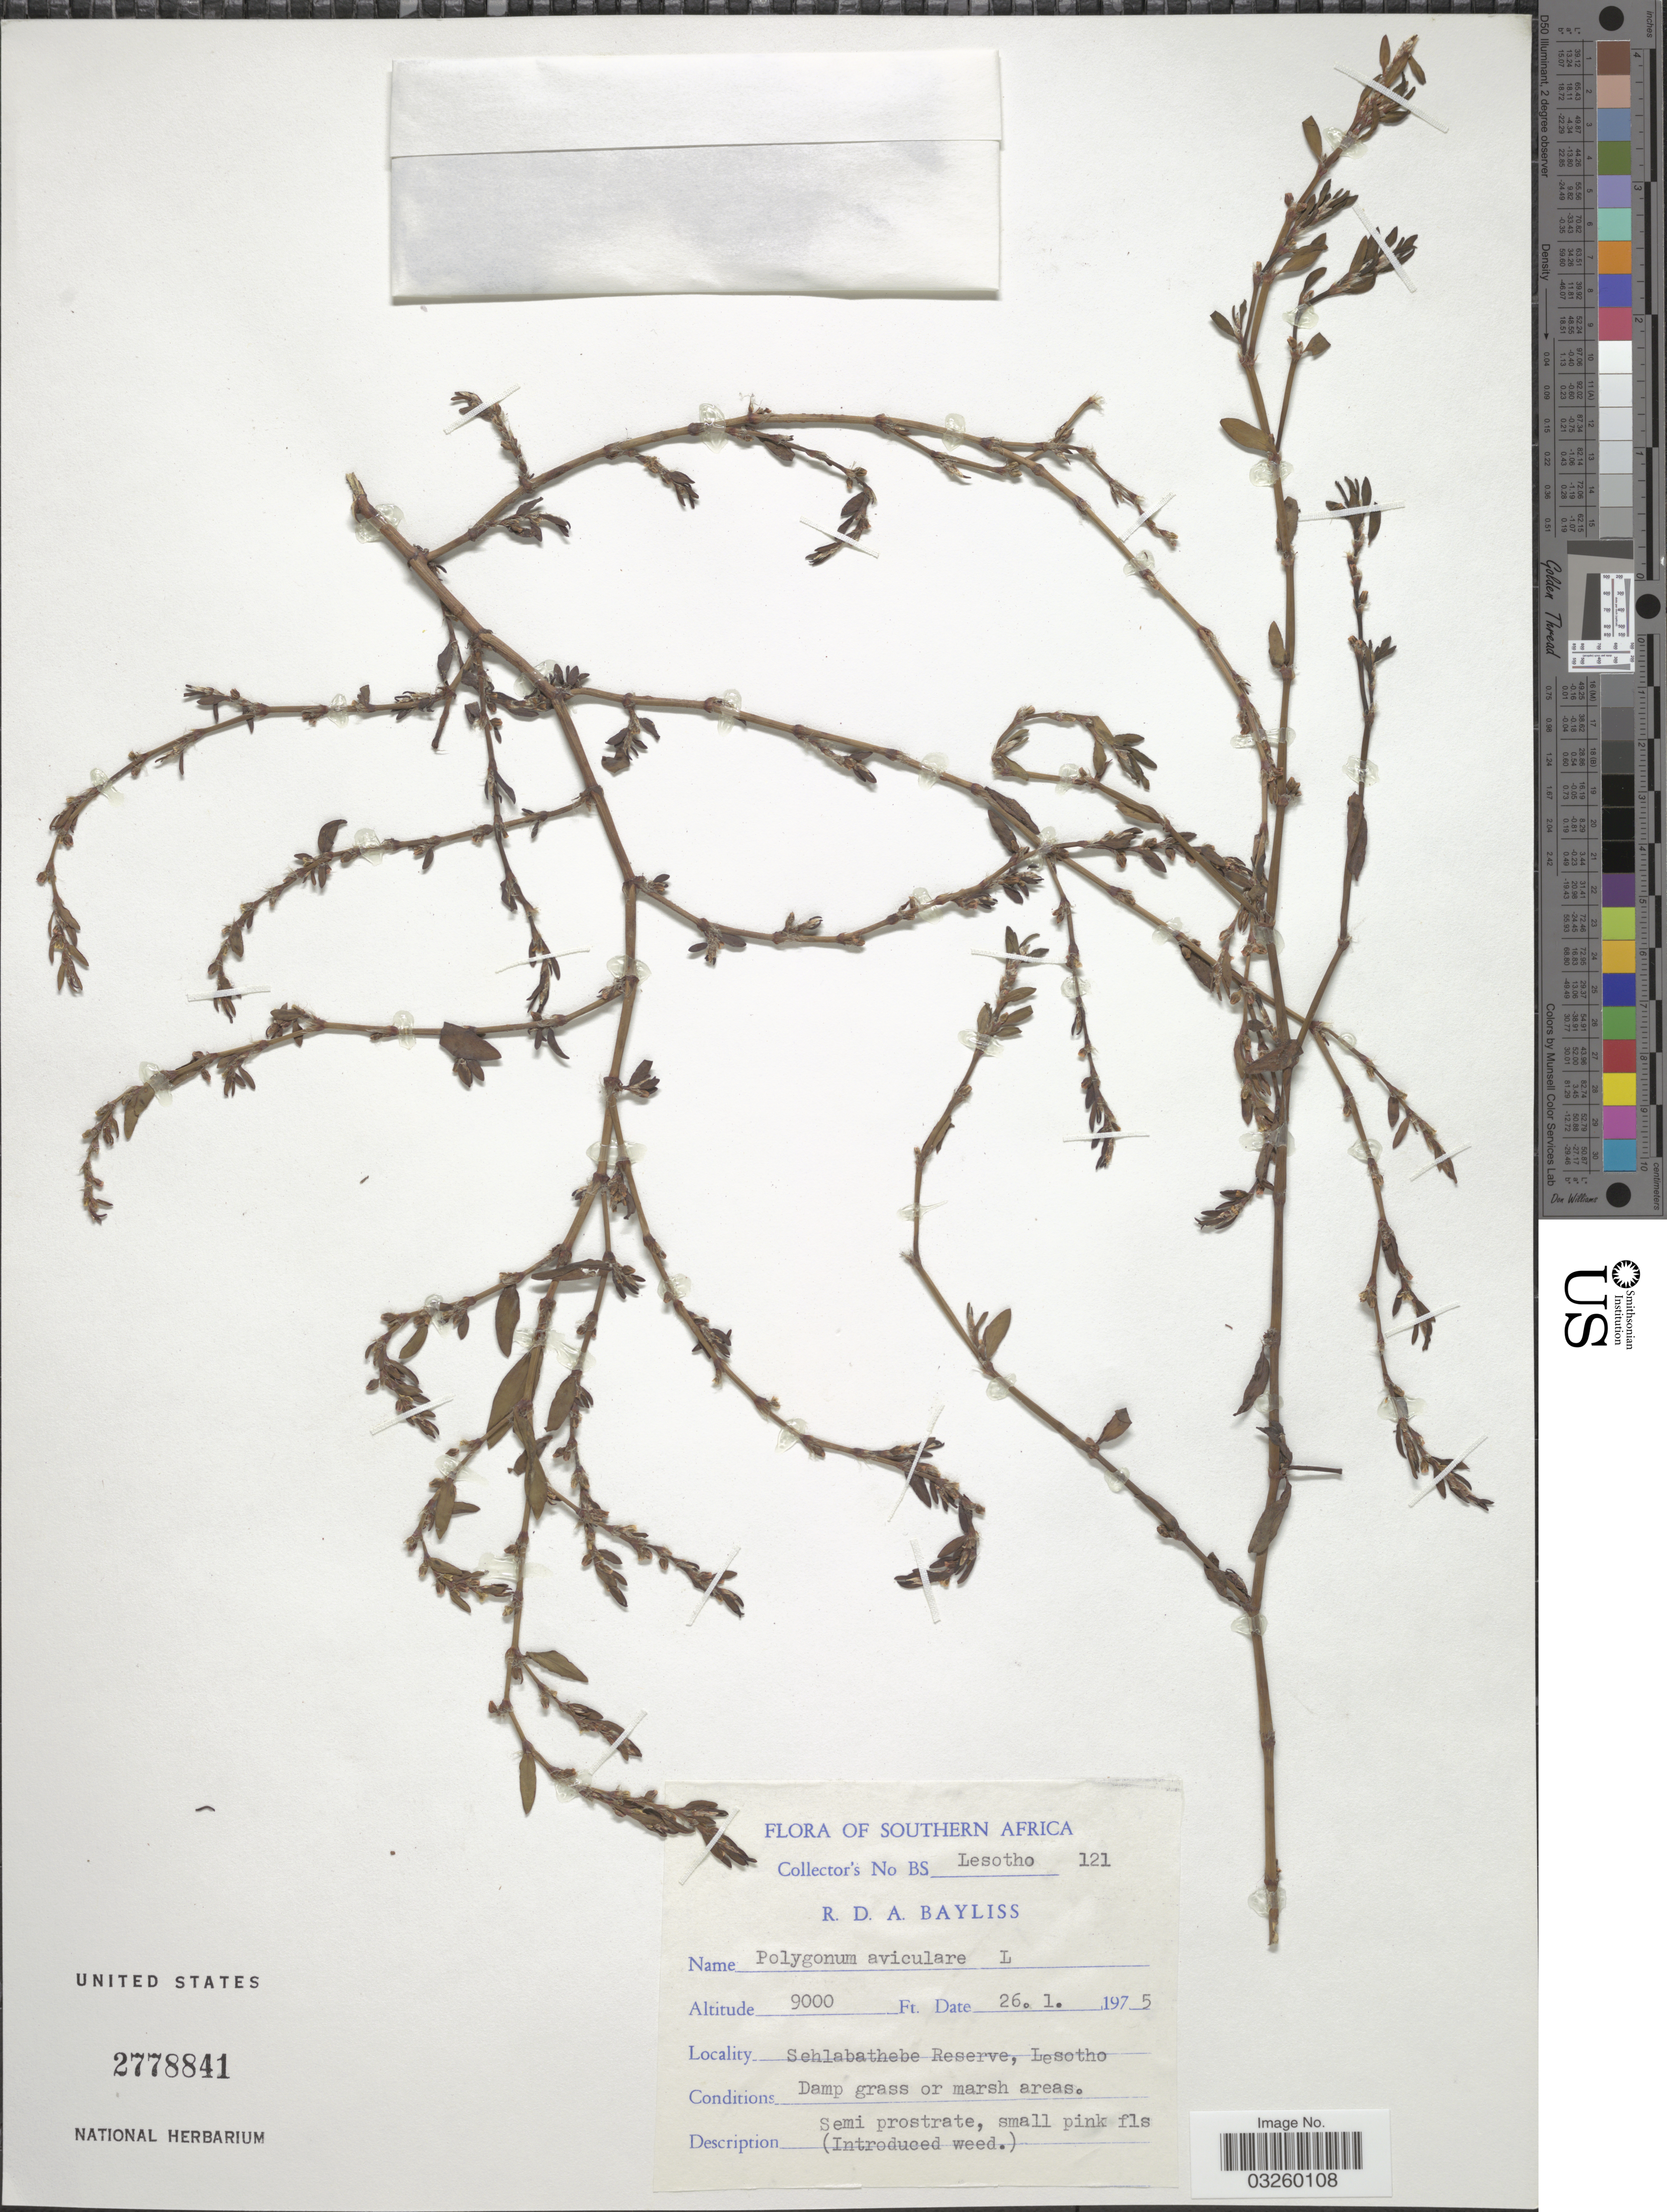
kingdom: Plantae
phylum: Tracheophyta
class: Magnoliopsida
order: Caryophyllales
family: Polygonaceae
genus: Polygonum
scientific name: Polygonum aviculare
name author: L.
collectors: R. Bayliss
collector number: BS Lesotho121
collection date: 1975-01-26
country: Lesotho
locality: Southern Africa. Sehlabathebe Reserve, Lesotho.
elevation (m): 2743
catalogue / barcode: US 2778841